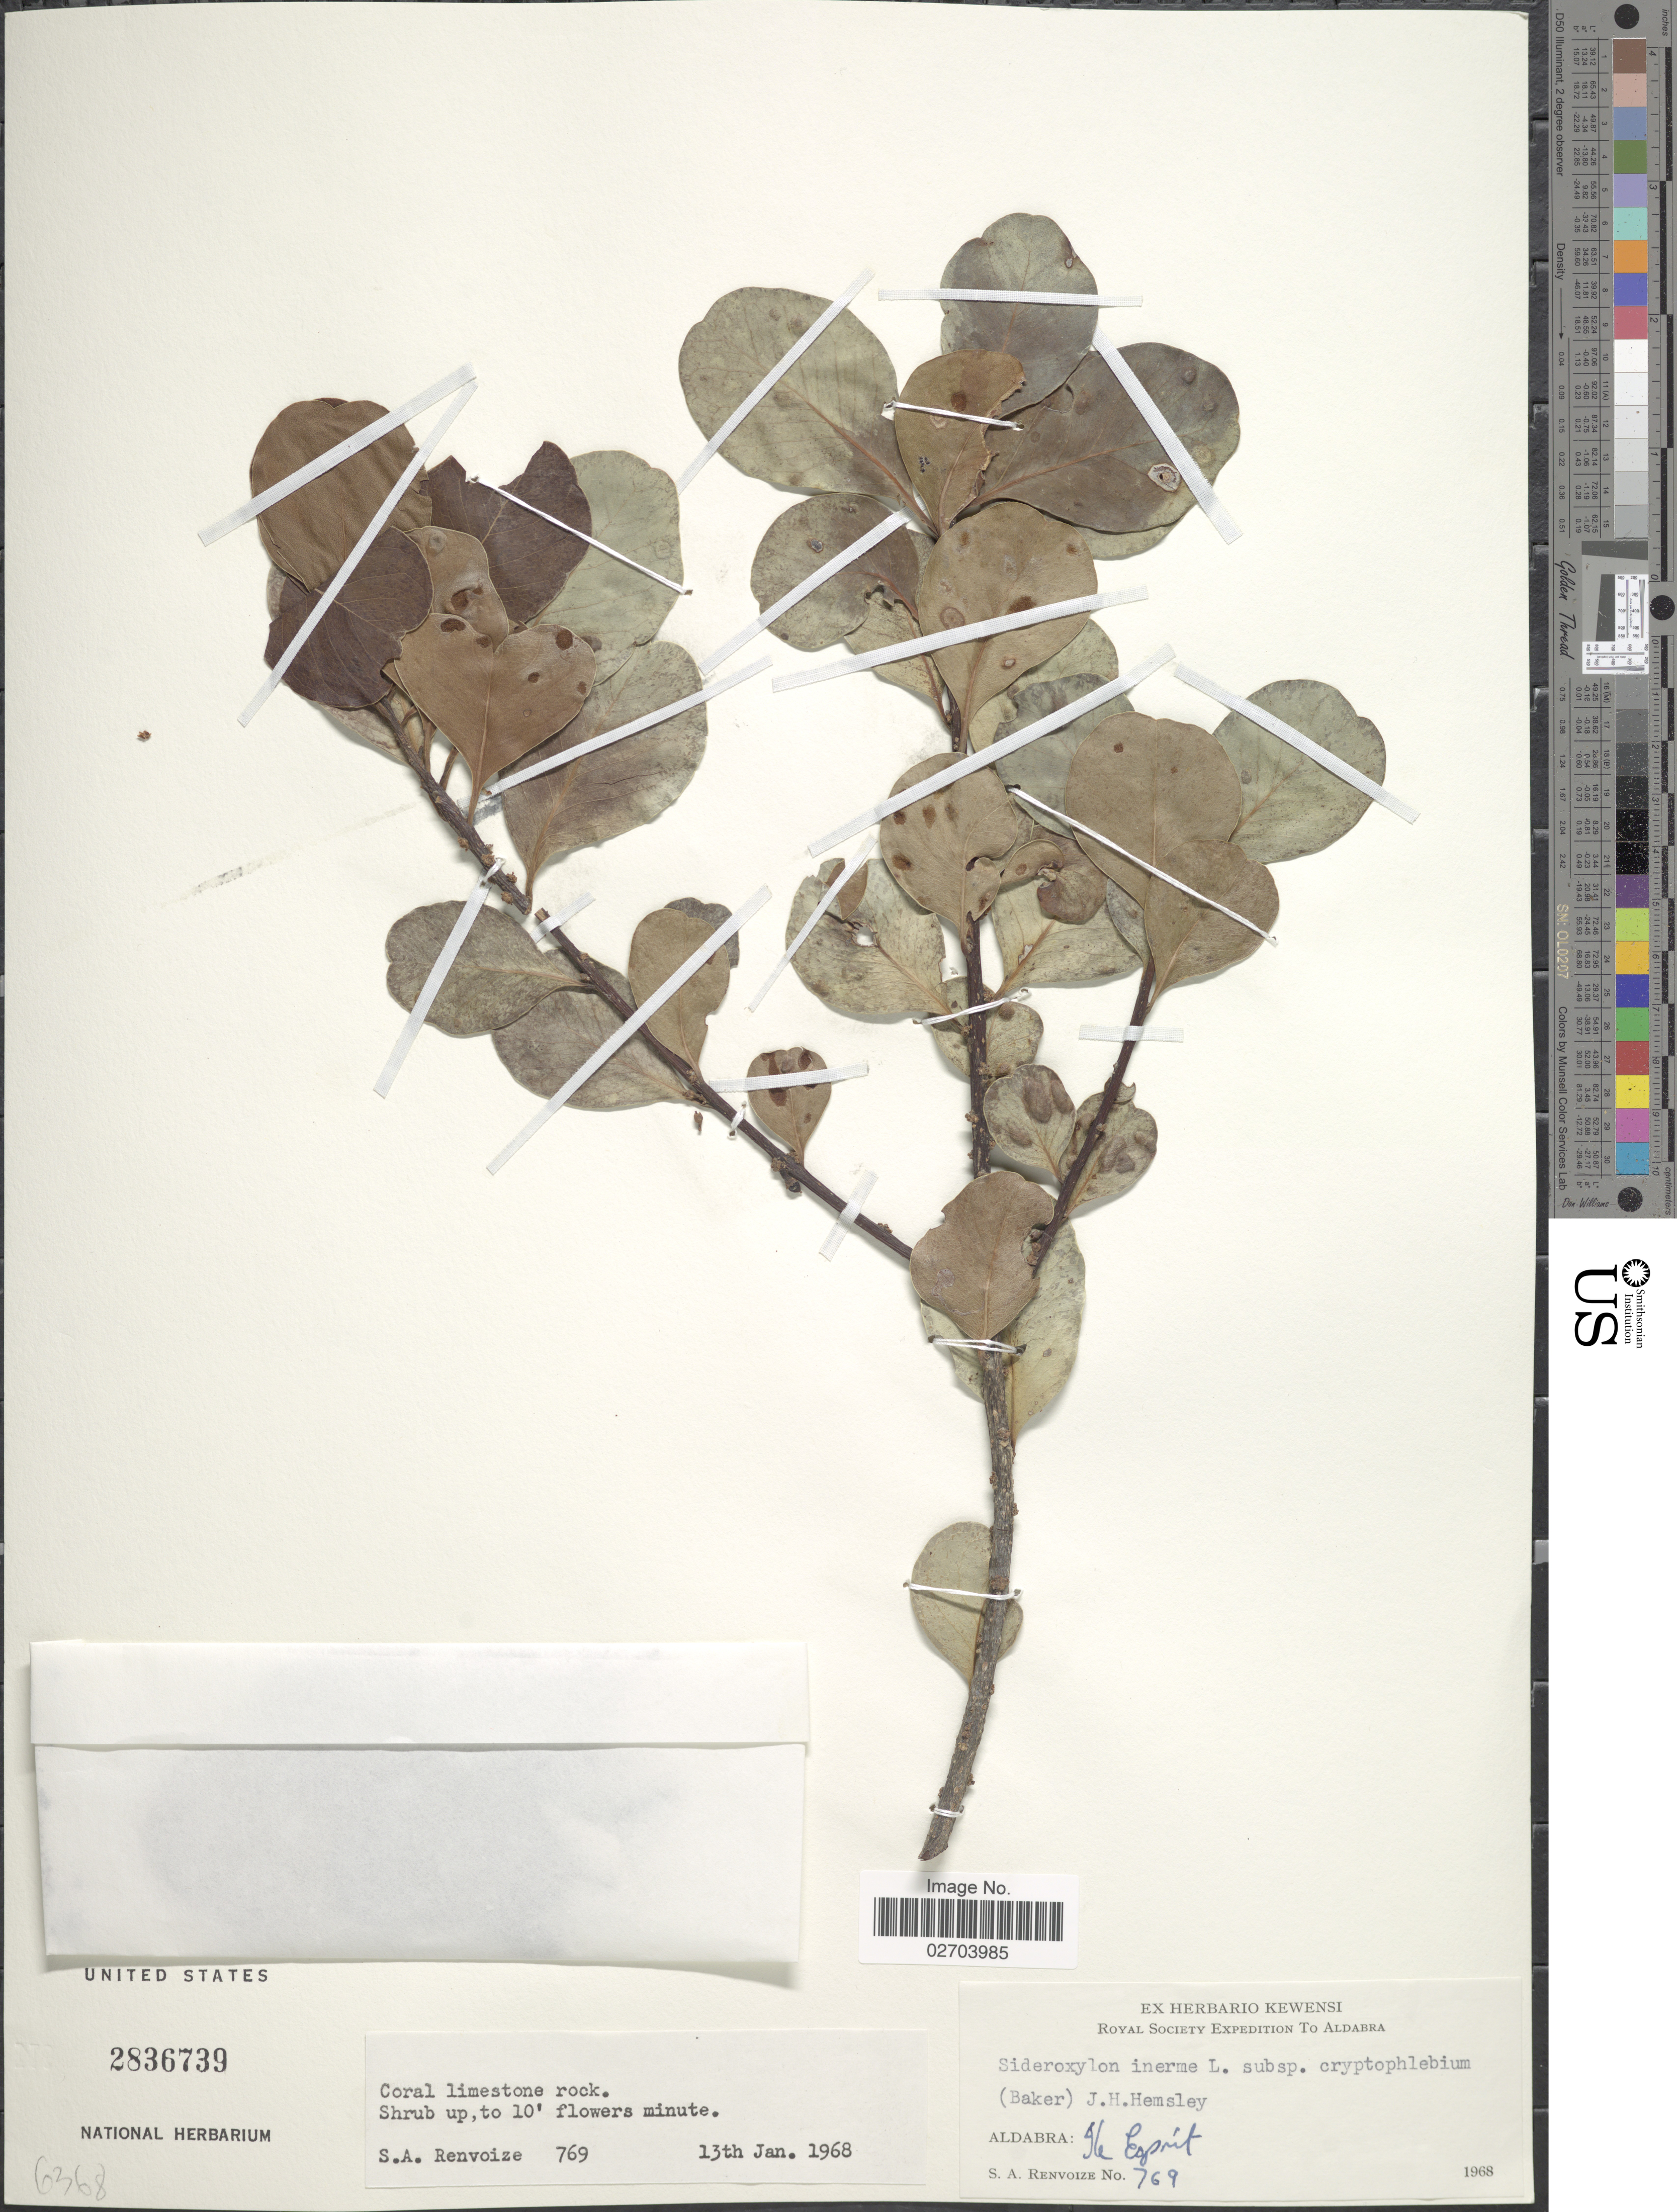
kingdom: Plantae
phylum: Tracheophyta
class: Magnoliopsida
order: Ericales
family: Sapotaceae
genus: Sideroxylon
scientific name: Sideroxylon inerme subsp. cryptophlebium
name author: (Baker) J.H. Hemsl.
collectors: S. A. Renvoize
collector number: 769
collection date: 1968-01-13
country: Seychelles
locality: Aldabra.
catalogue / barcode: US 2836739